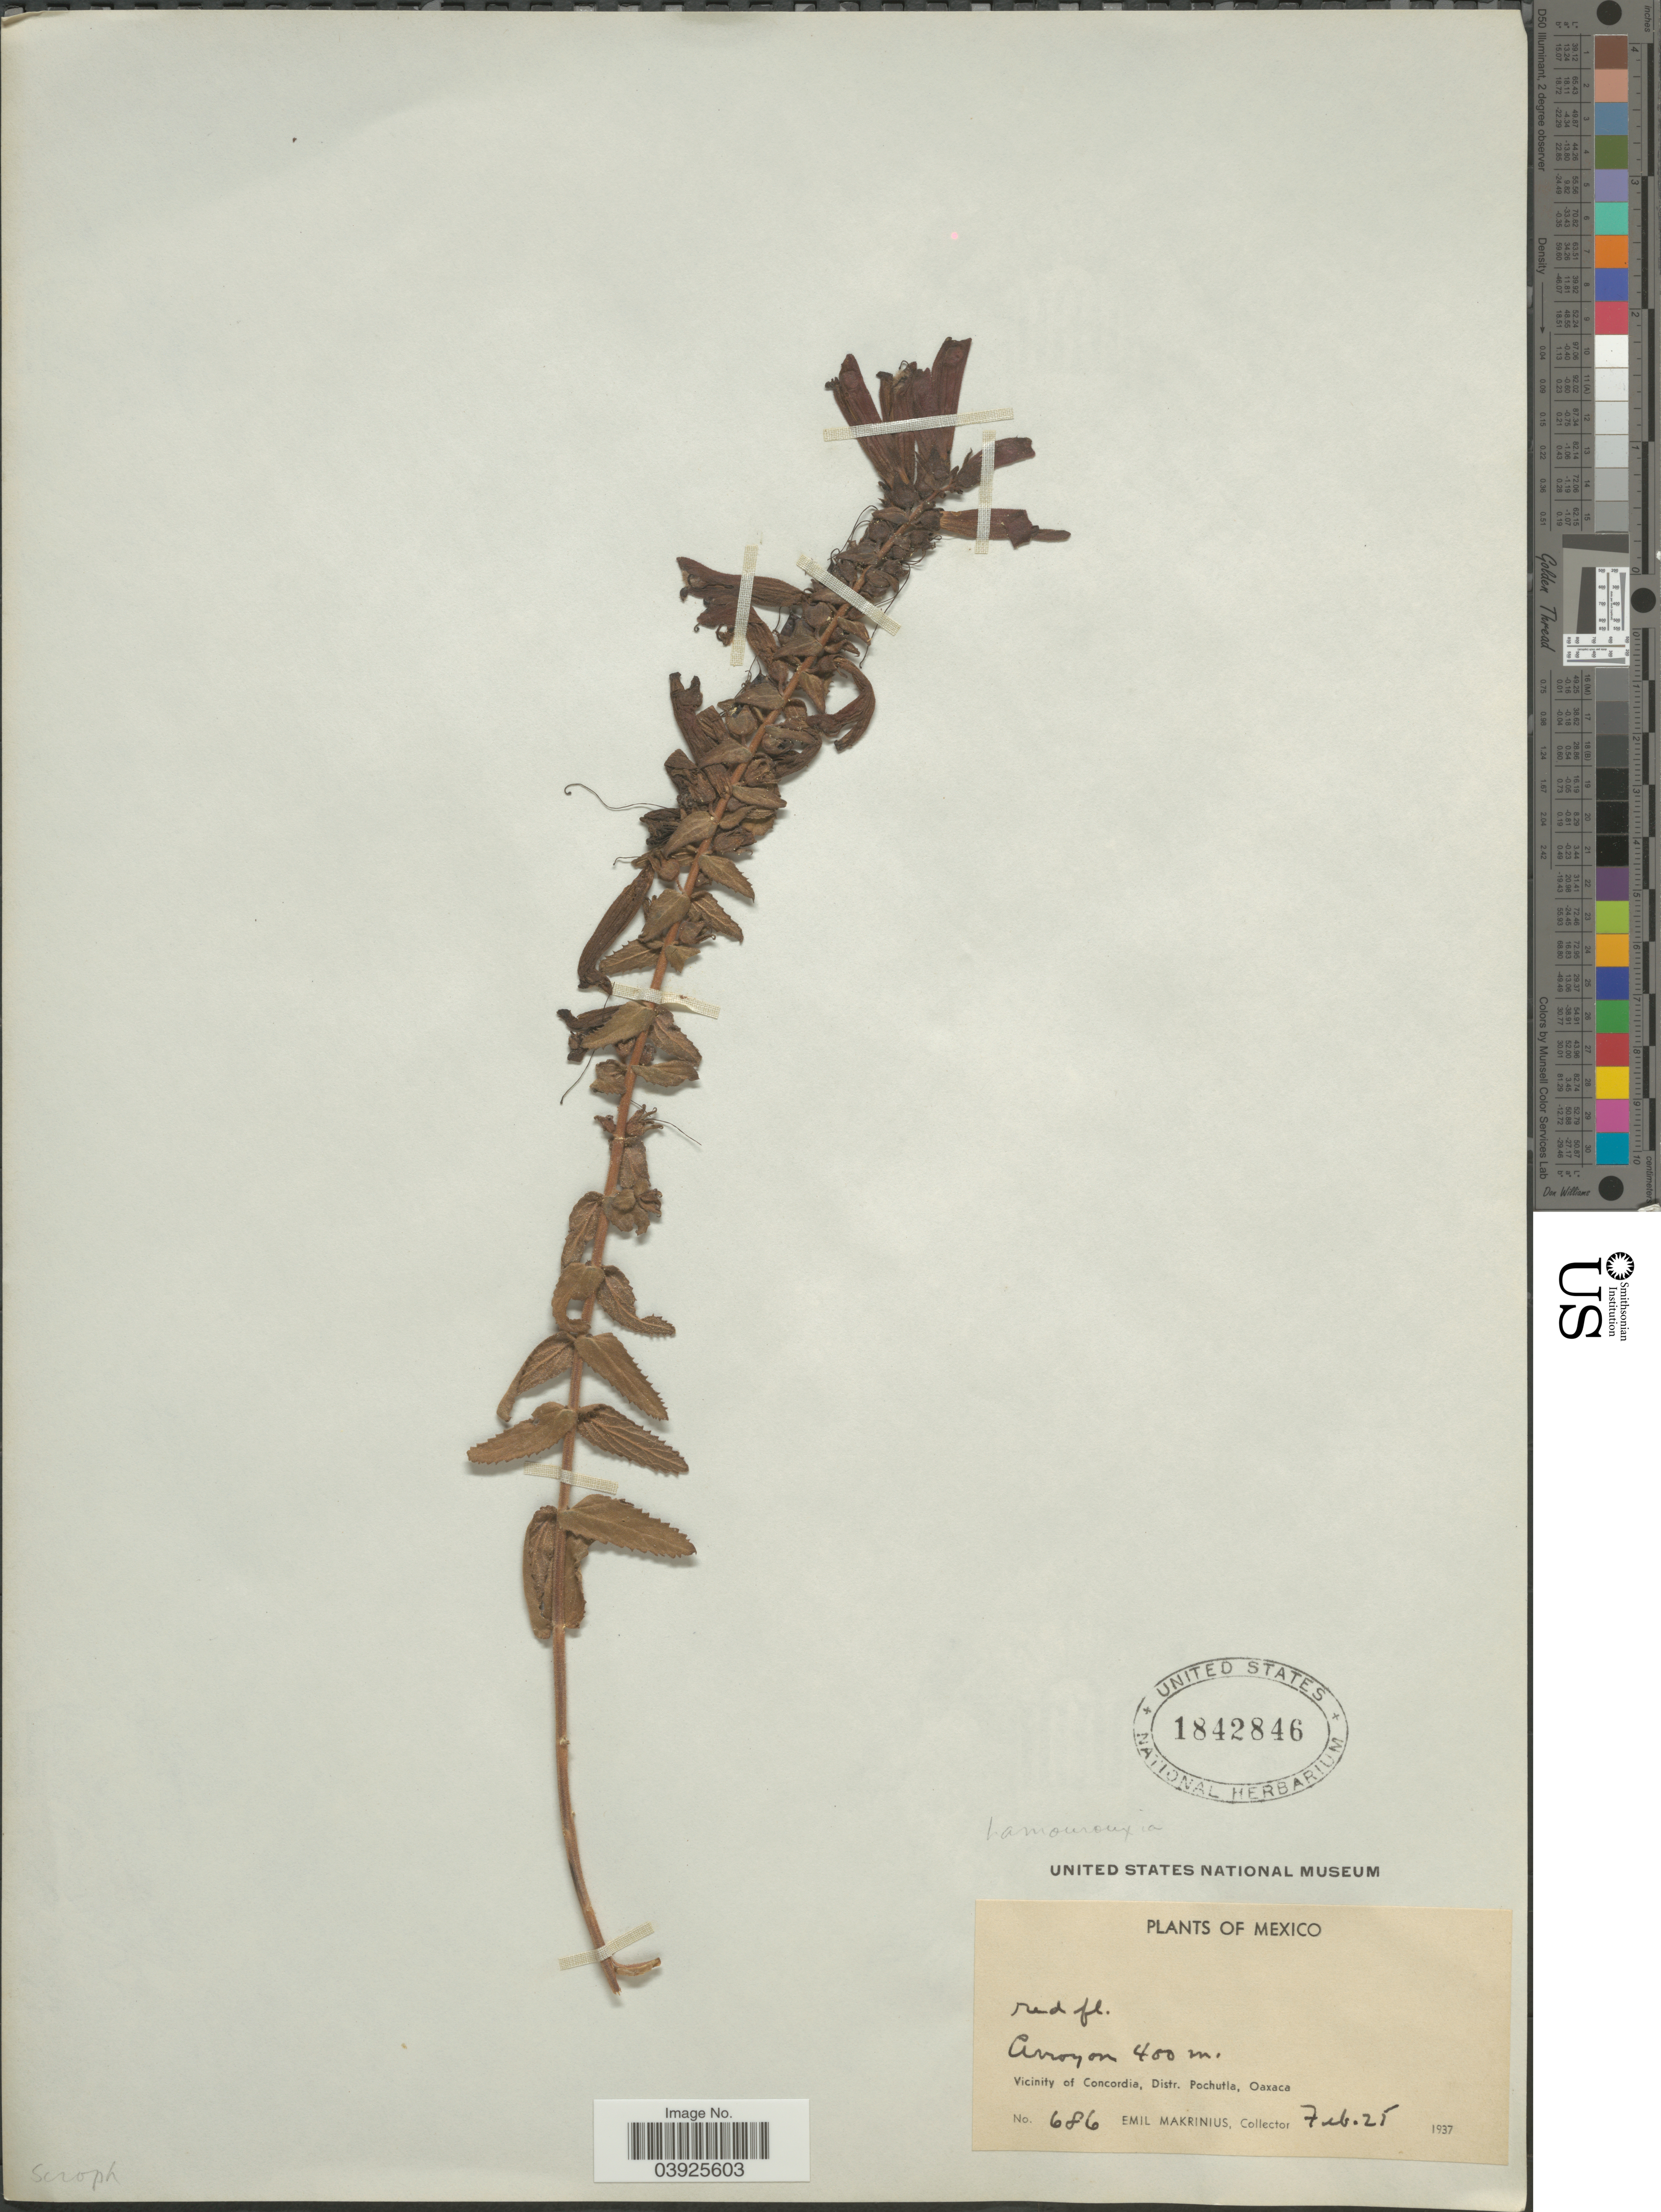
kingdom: Plantae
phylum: Tracheophyta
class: Magnoliopsida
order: Lamiales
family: Orobanchaceae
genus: Lamourouxia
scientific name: Lamourouxia sp.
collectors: E. Makrinius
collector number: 686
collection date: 1937-02-25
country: Mexico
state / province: Oaxaca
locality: Vicinity of Concordia, Distr. Pochutla.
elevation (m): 400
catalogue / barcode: US 1842846